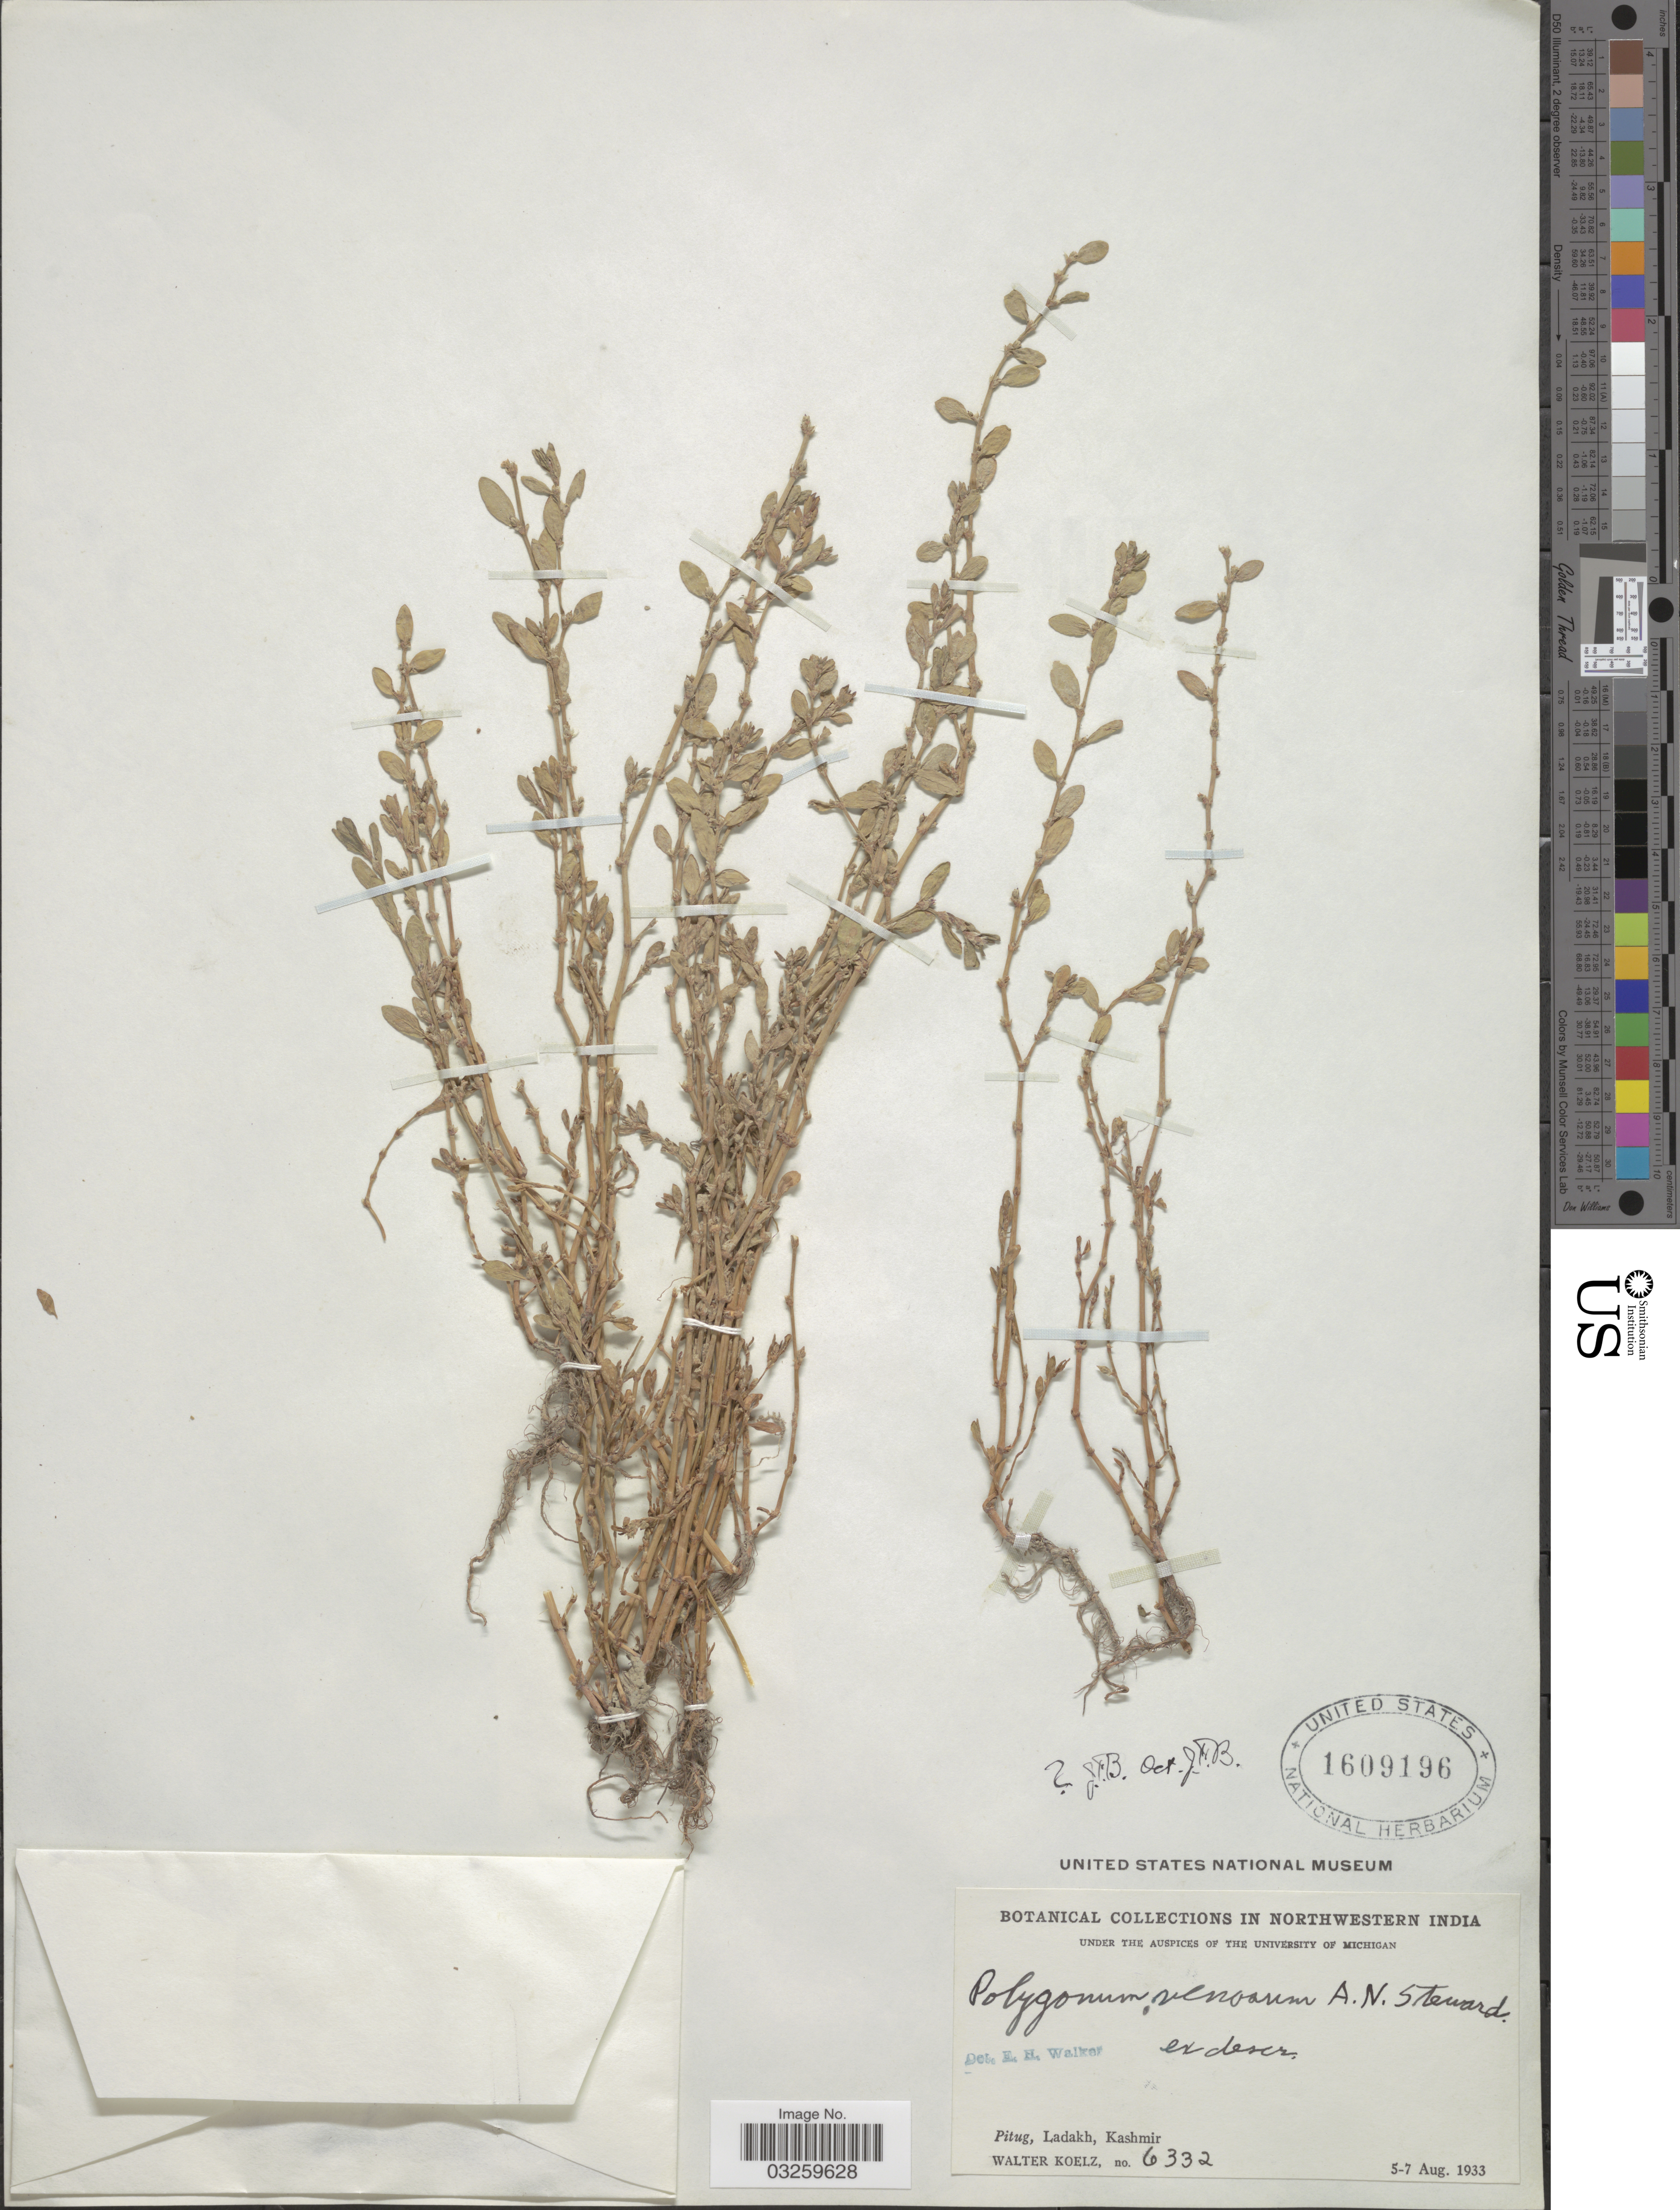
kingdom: Plantae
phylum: Tracheophyta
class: Magnoliopsida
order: Caryophyllales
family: Polygonaceae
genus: Polygonum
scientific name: Polygonum venosum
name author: Steward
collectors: W. N. Koelz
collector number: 6332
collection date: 1933-08-05/1933-08-07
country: India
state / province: Jammu and Kashmir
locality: Northwestern India. Pitug, Ladakh, Kashmir.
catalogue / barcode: US 1609196